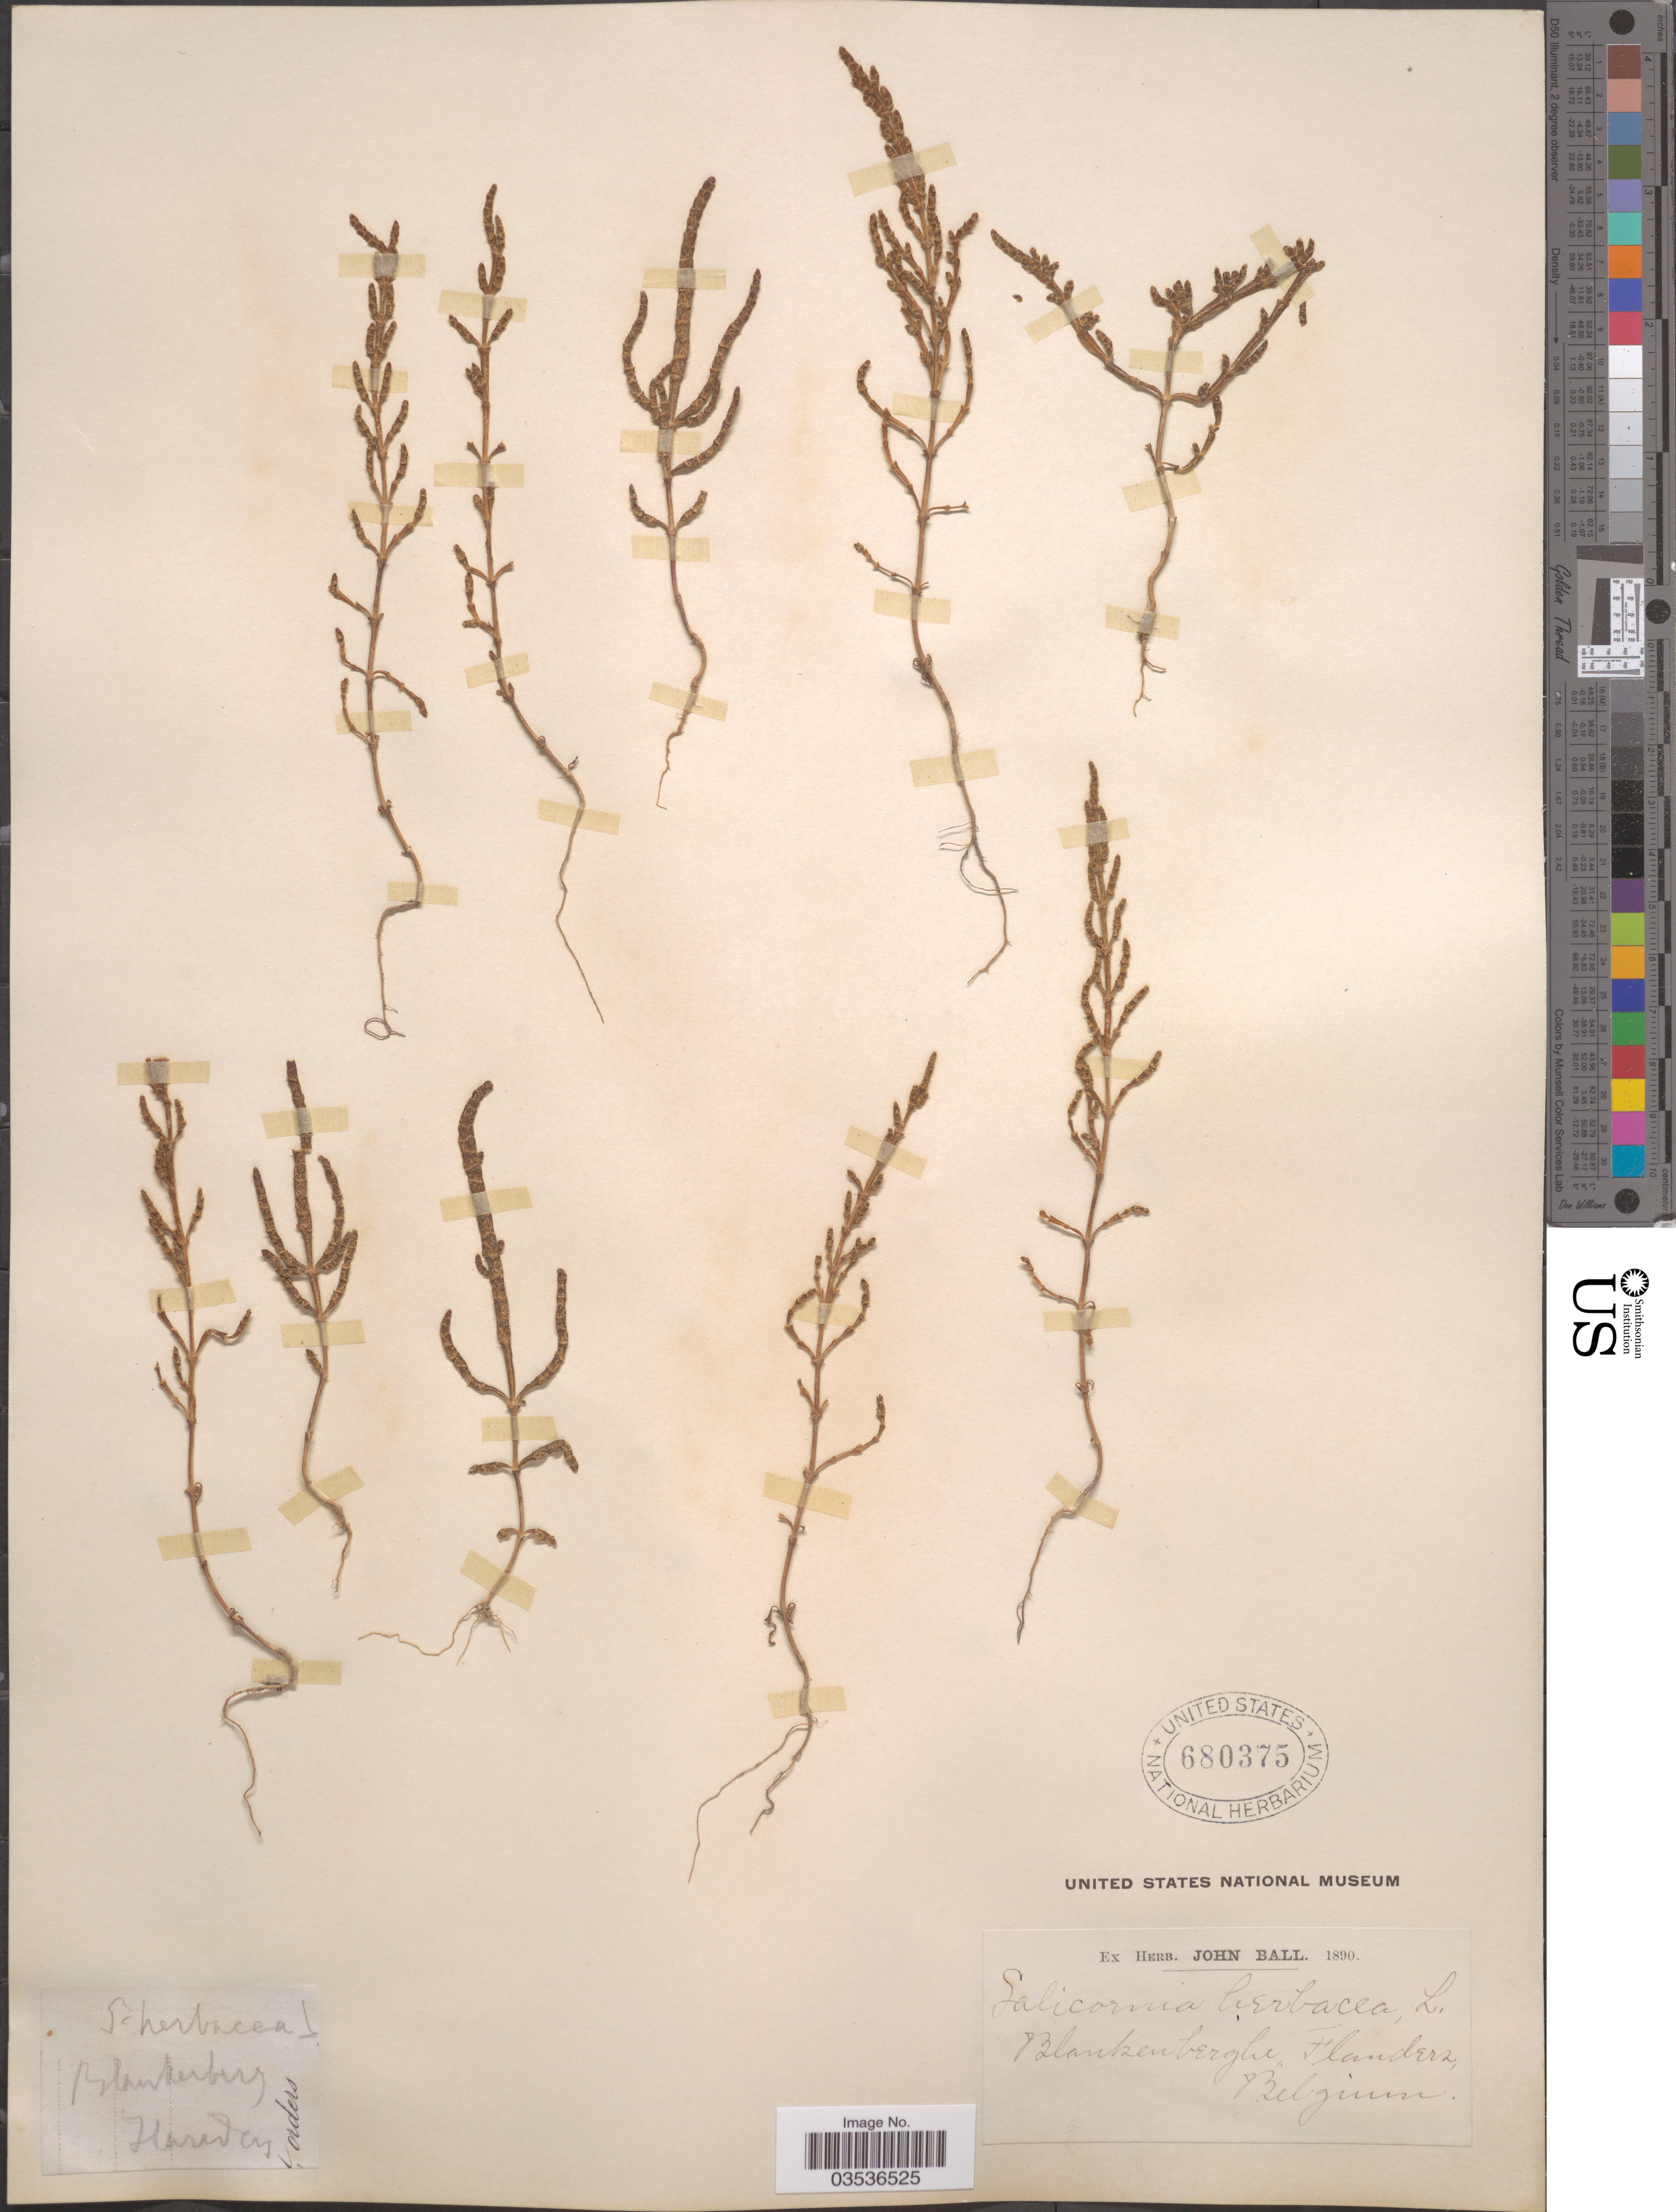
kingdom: Plantae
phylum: Tracheophyta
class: Magnoliopsida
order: Caryophyllales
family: Amaranthaceae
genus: Salicornia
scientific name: Salicornia herbacea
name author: L.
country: Belgium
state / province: Flanders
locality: Blankenberghe.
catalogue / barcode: US 680375